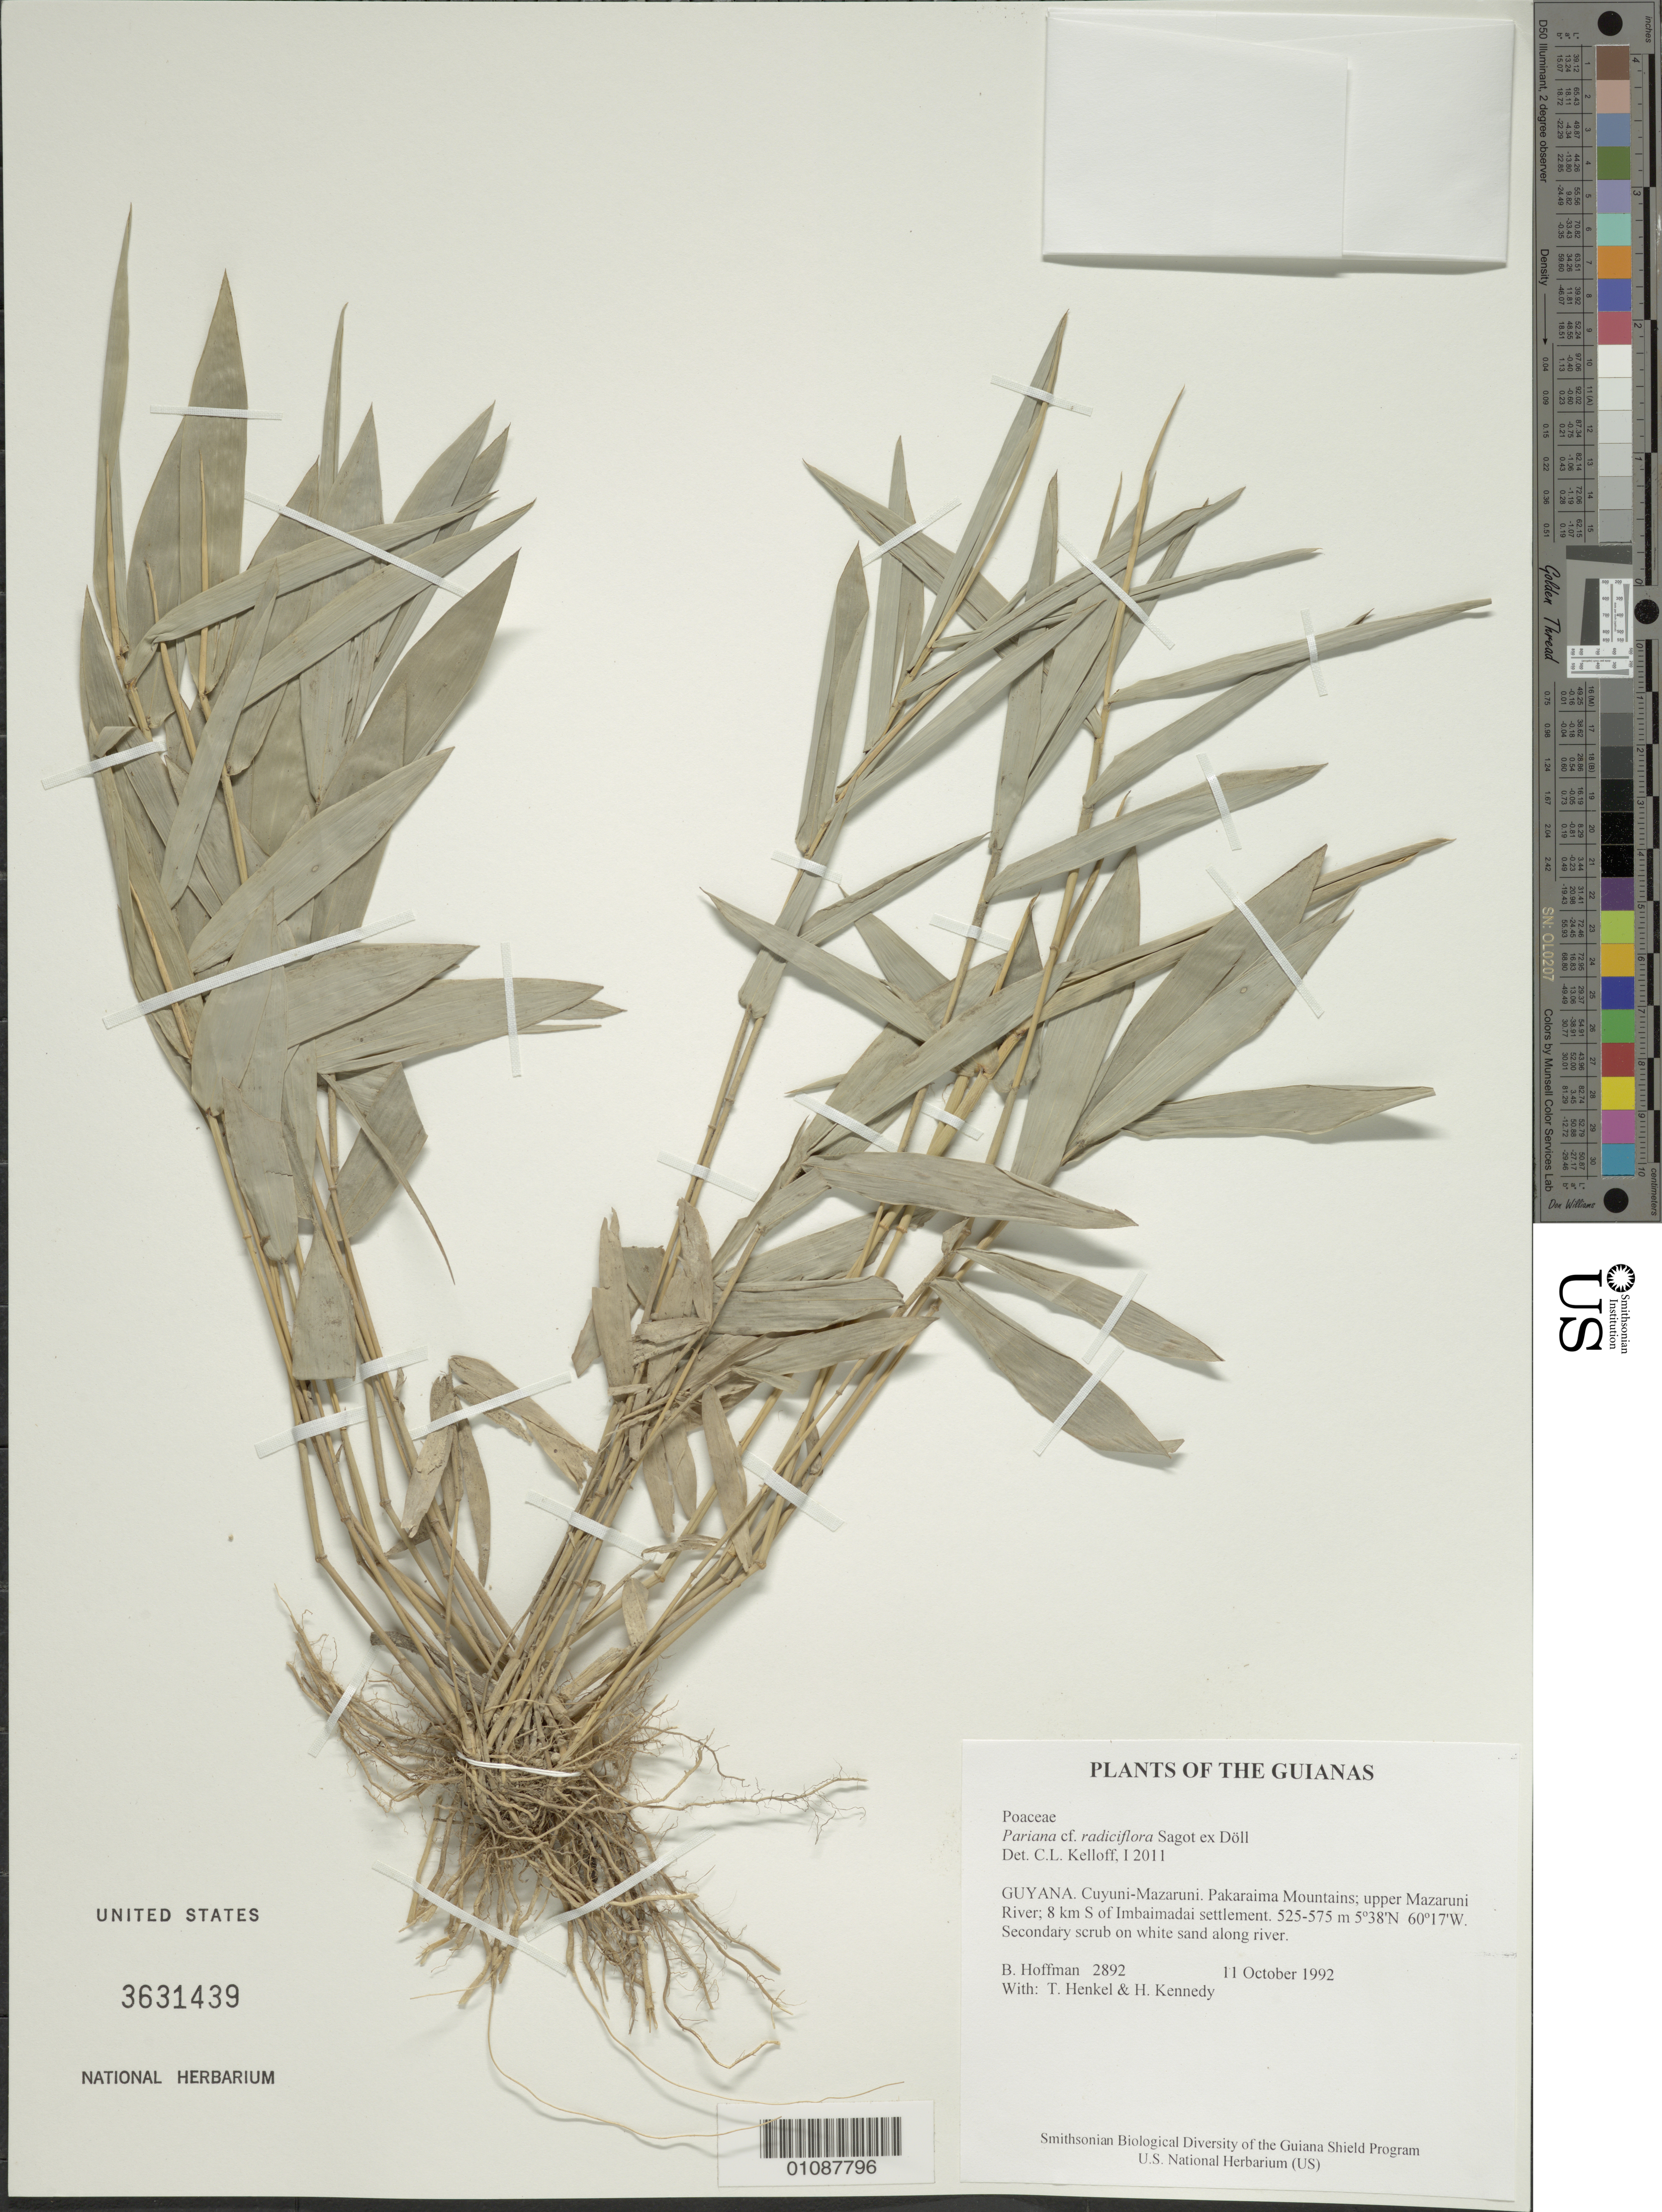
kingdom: Plantae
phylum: Tracheophyta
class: Liliopsida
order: Poales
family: Poaceae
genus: Pariana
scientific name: Pariana radiciflora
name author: Sagot ex Döll in Mart.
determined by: Kelloff, Carol L., (US), Smithsonian Institution - National Museum of Natural History (UNITED STATES)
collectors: B. Hoffman, T. Henkel & H. Kennedy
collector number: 2892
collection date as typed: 11 October 1992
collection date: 1992-10-11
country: Guyana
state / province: Cuyuni-Mazaruni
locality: Pakaraima Mountains; upper Mazaruni River; 8 km S of Imbaimadai settlement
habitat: Secondary scrub on white sand along river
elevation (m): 525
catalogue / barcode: US 3631439